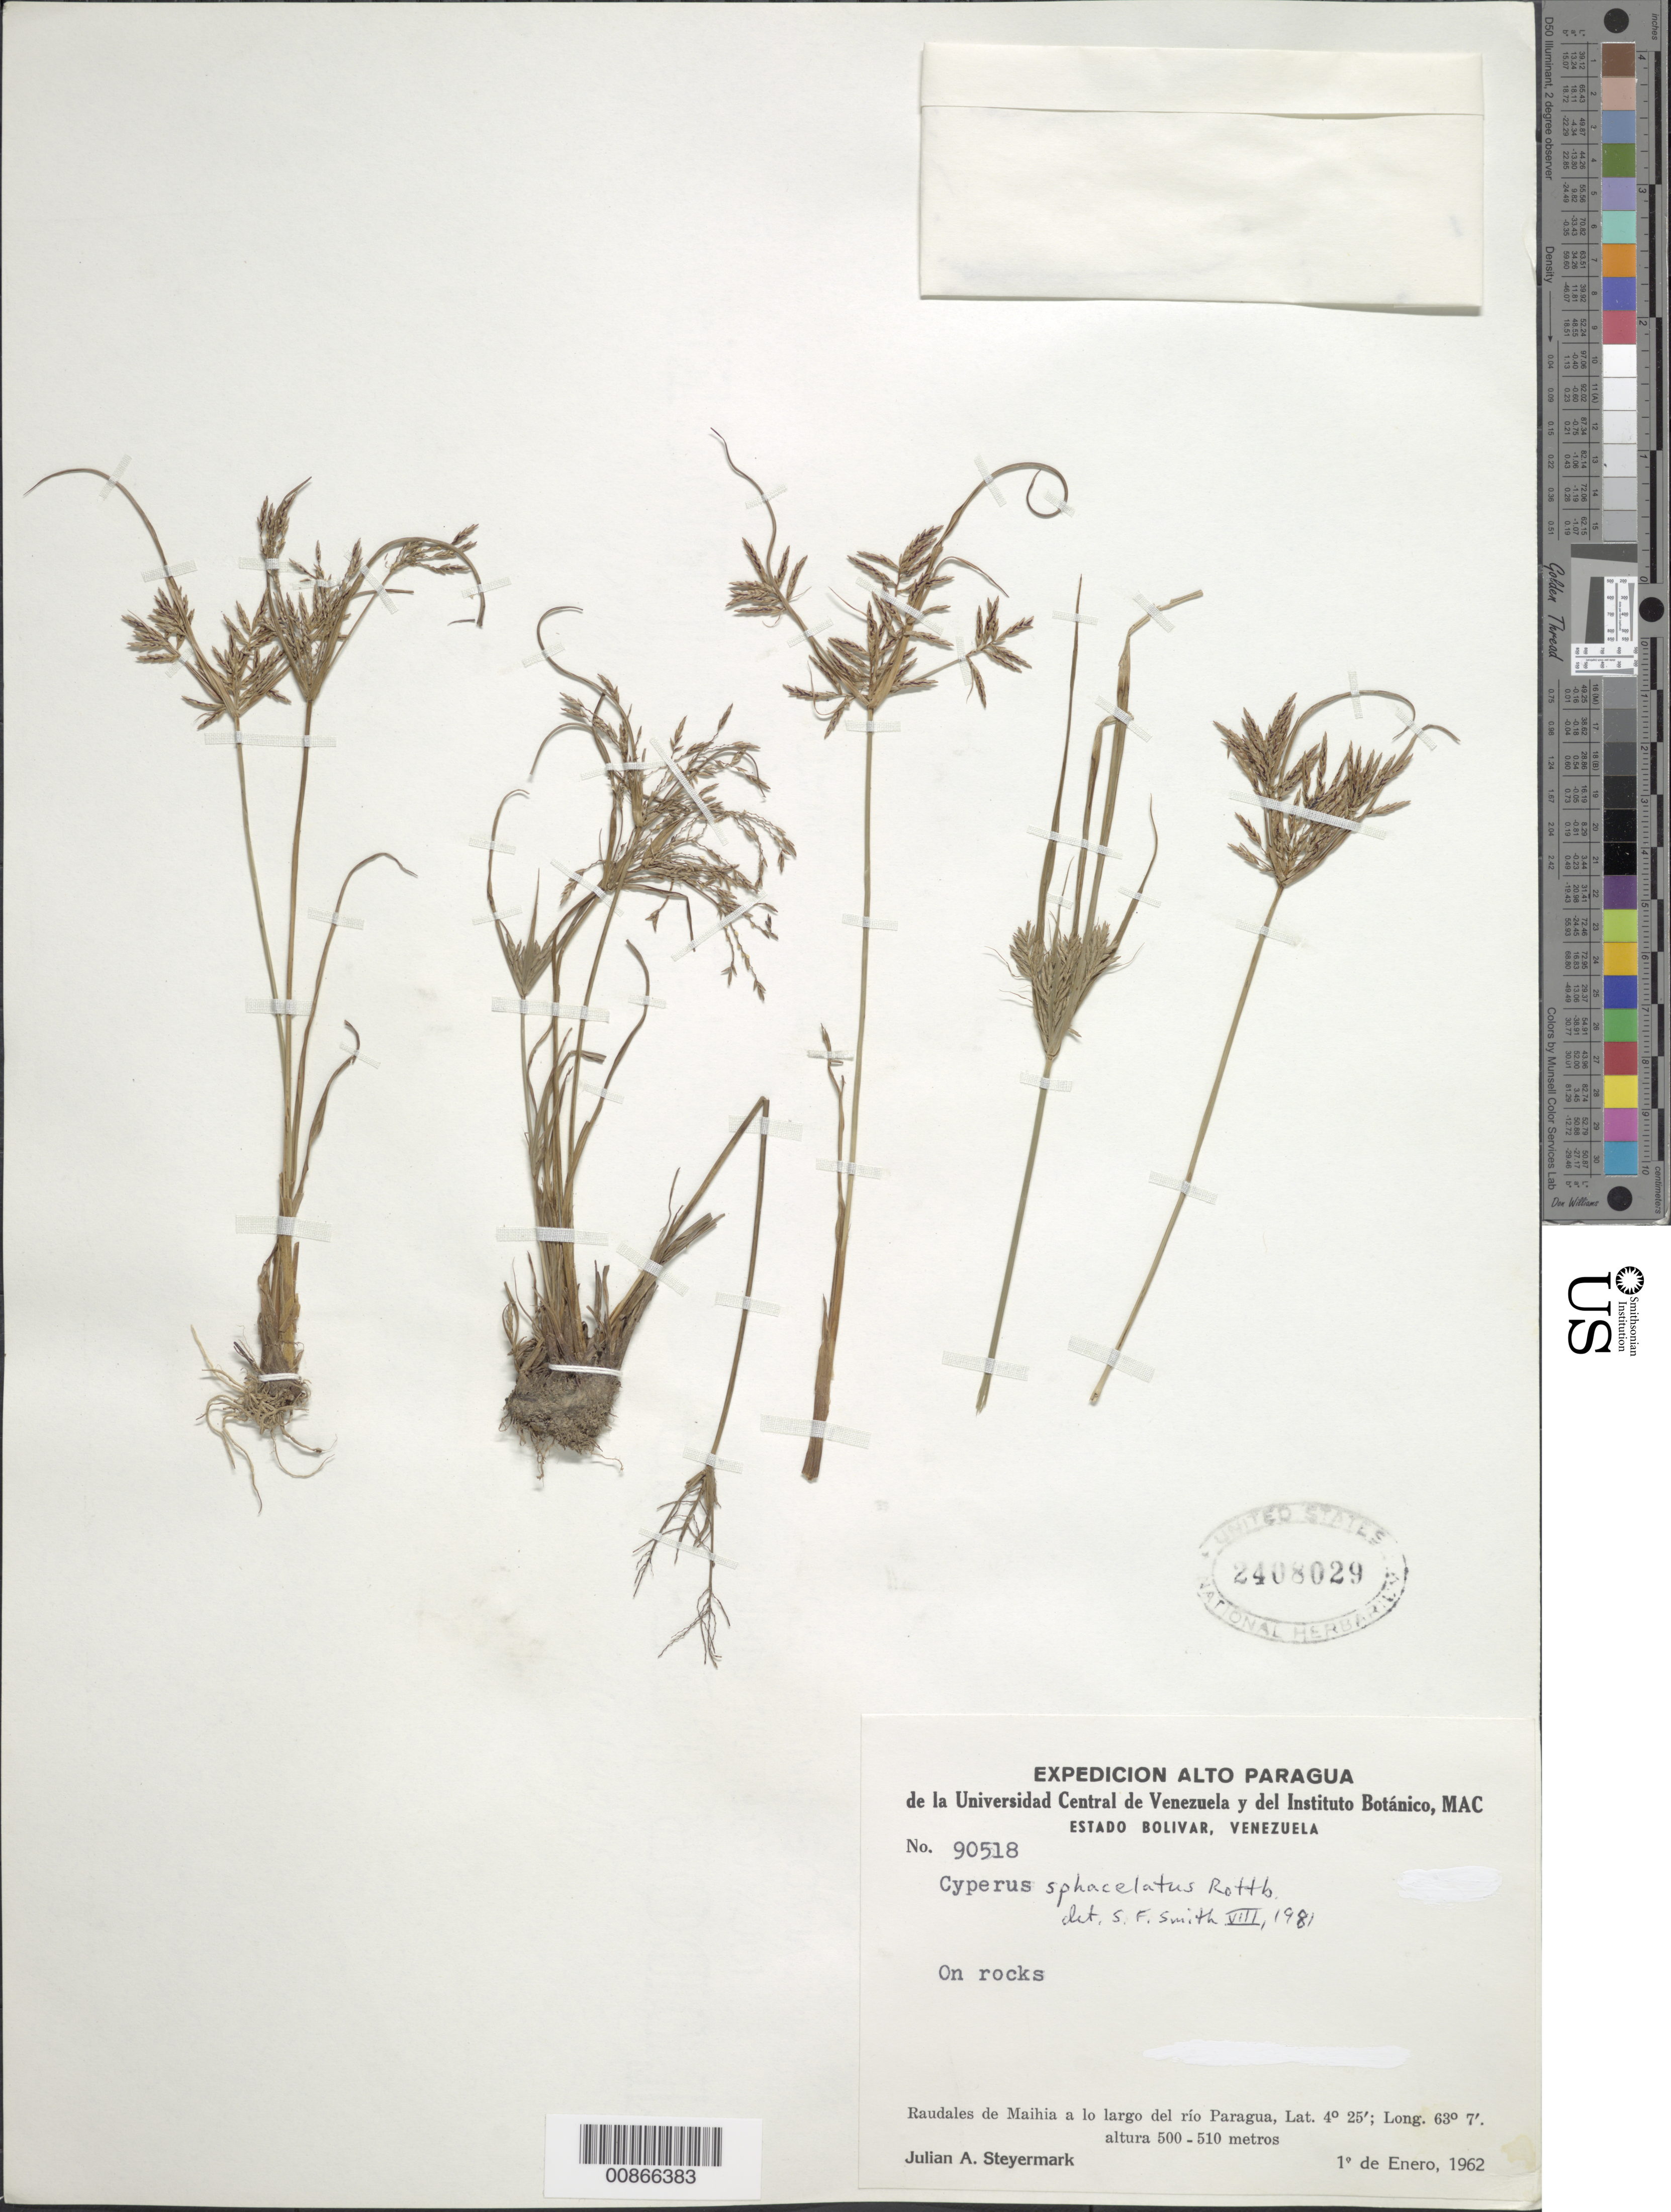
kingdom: Plantae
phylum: Tracheophyta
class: Liliopsida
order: Poales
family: Cyperaceae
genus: Cyperus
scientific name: Cyperus sphacelatus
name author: Rottb.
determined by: Smith, Stephen F., (US), NMNH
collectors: J. Steyermark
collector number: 90518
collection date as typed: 1-Jan-62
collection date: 1962-01-01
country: Venezuela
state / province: Bolívar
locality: Raudales de Maihia, Rió Paragua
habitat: On rocks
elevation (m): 500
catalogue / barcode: US 2408029